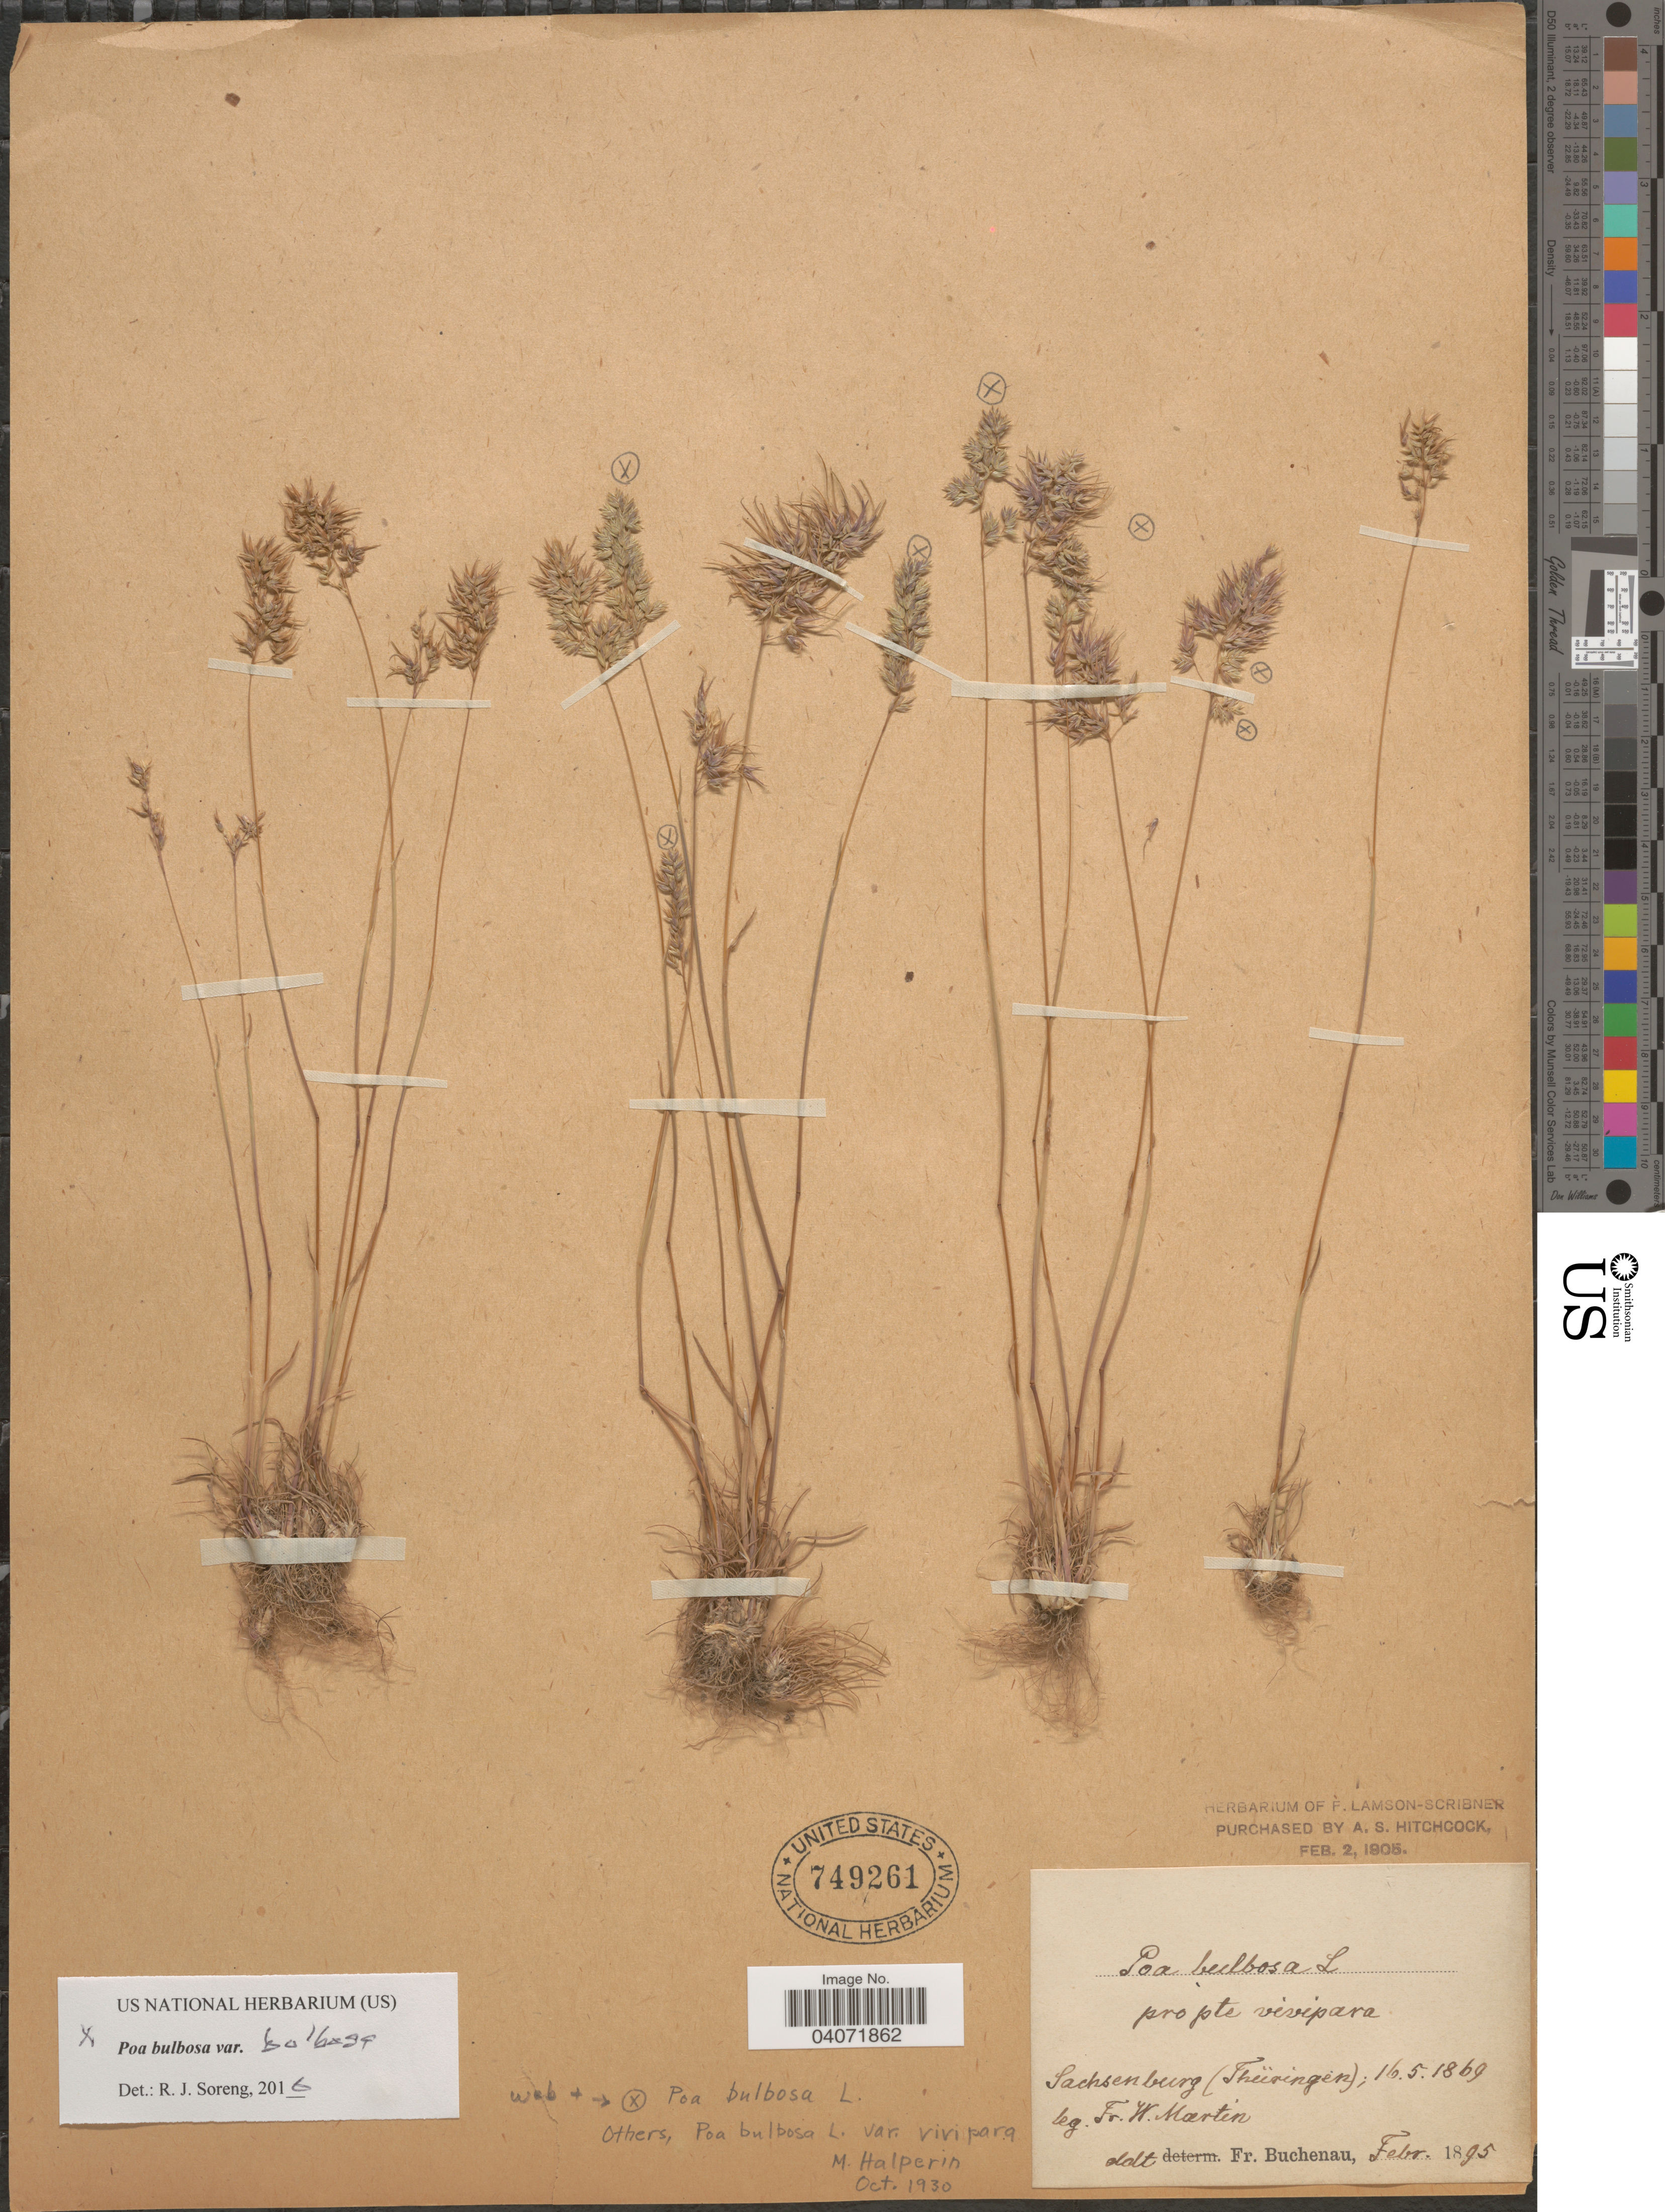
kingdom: Plantae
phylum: Tracheophyta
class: Liliopsida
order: Poales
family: Poaceae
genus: Poa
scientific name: Poa bulbosa subsp. bulbosa var. vivipara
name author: Koeler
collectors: F. Martin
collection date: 1869-05-16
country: Germany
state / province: Thuringia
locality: Sachsenburg (Thüringen).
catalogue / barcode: US 749261